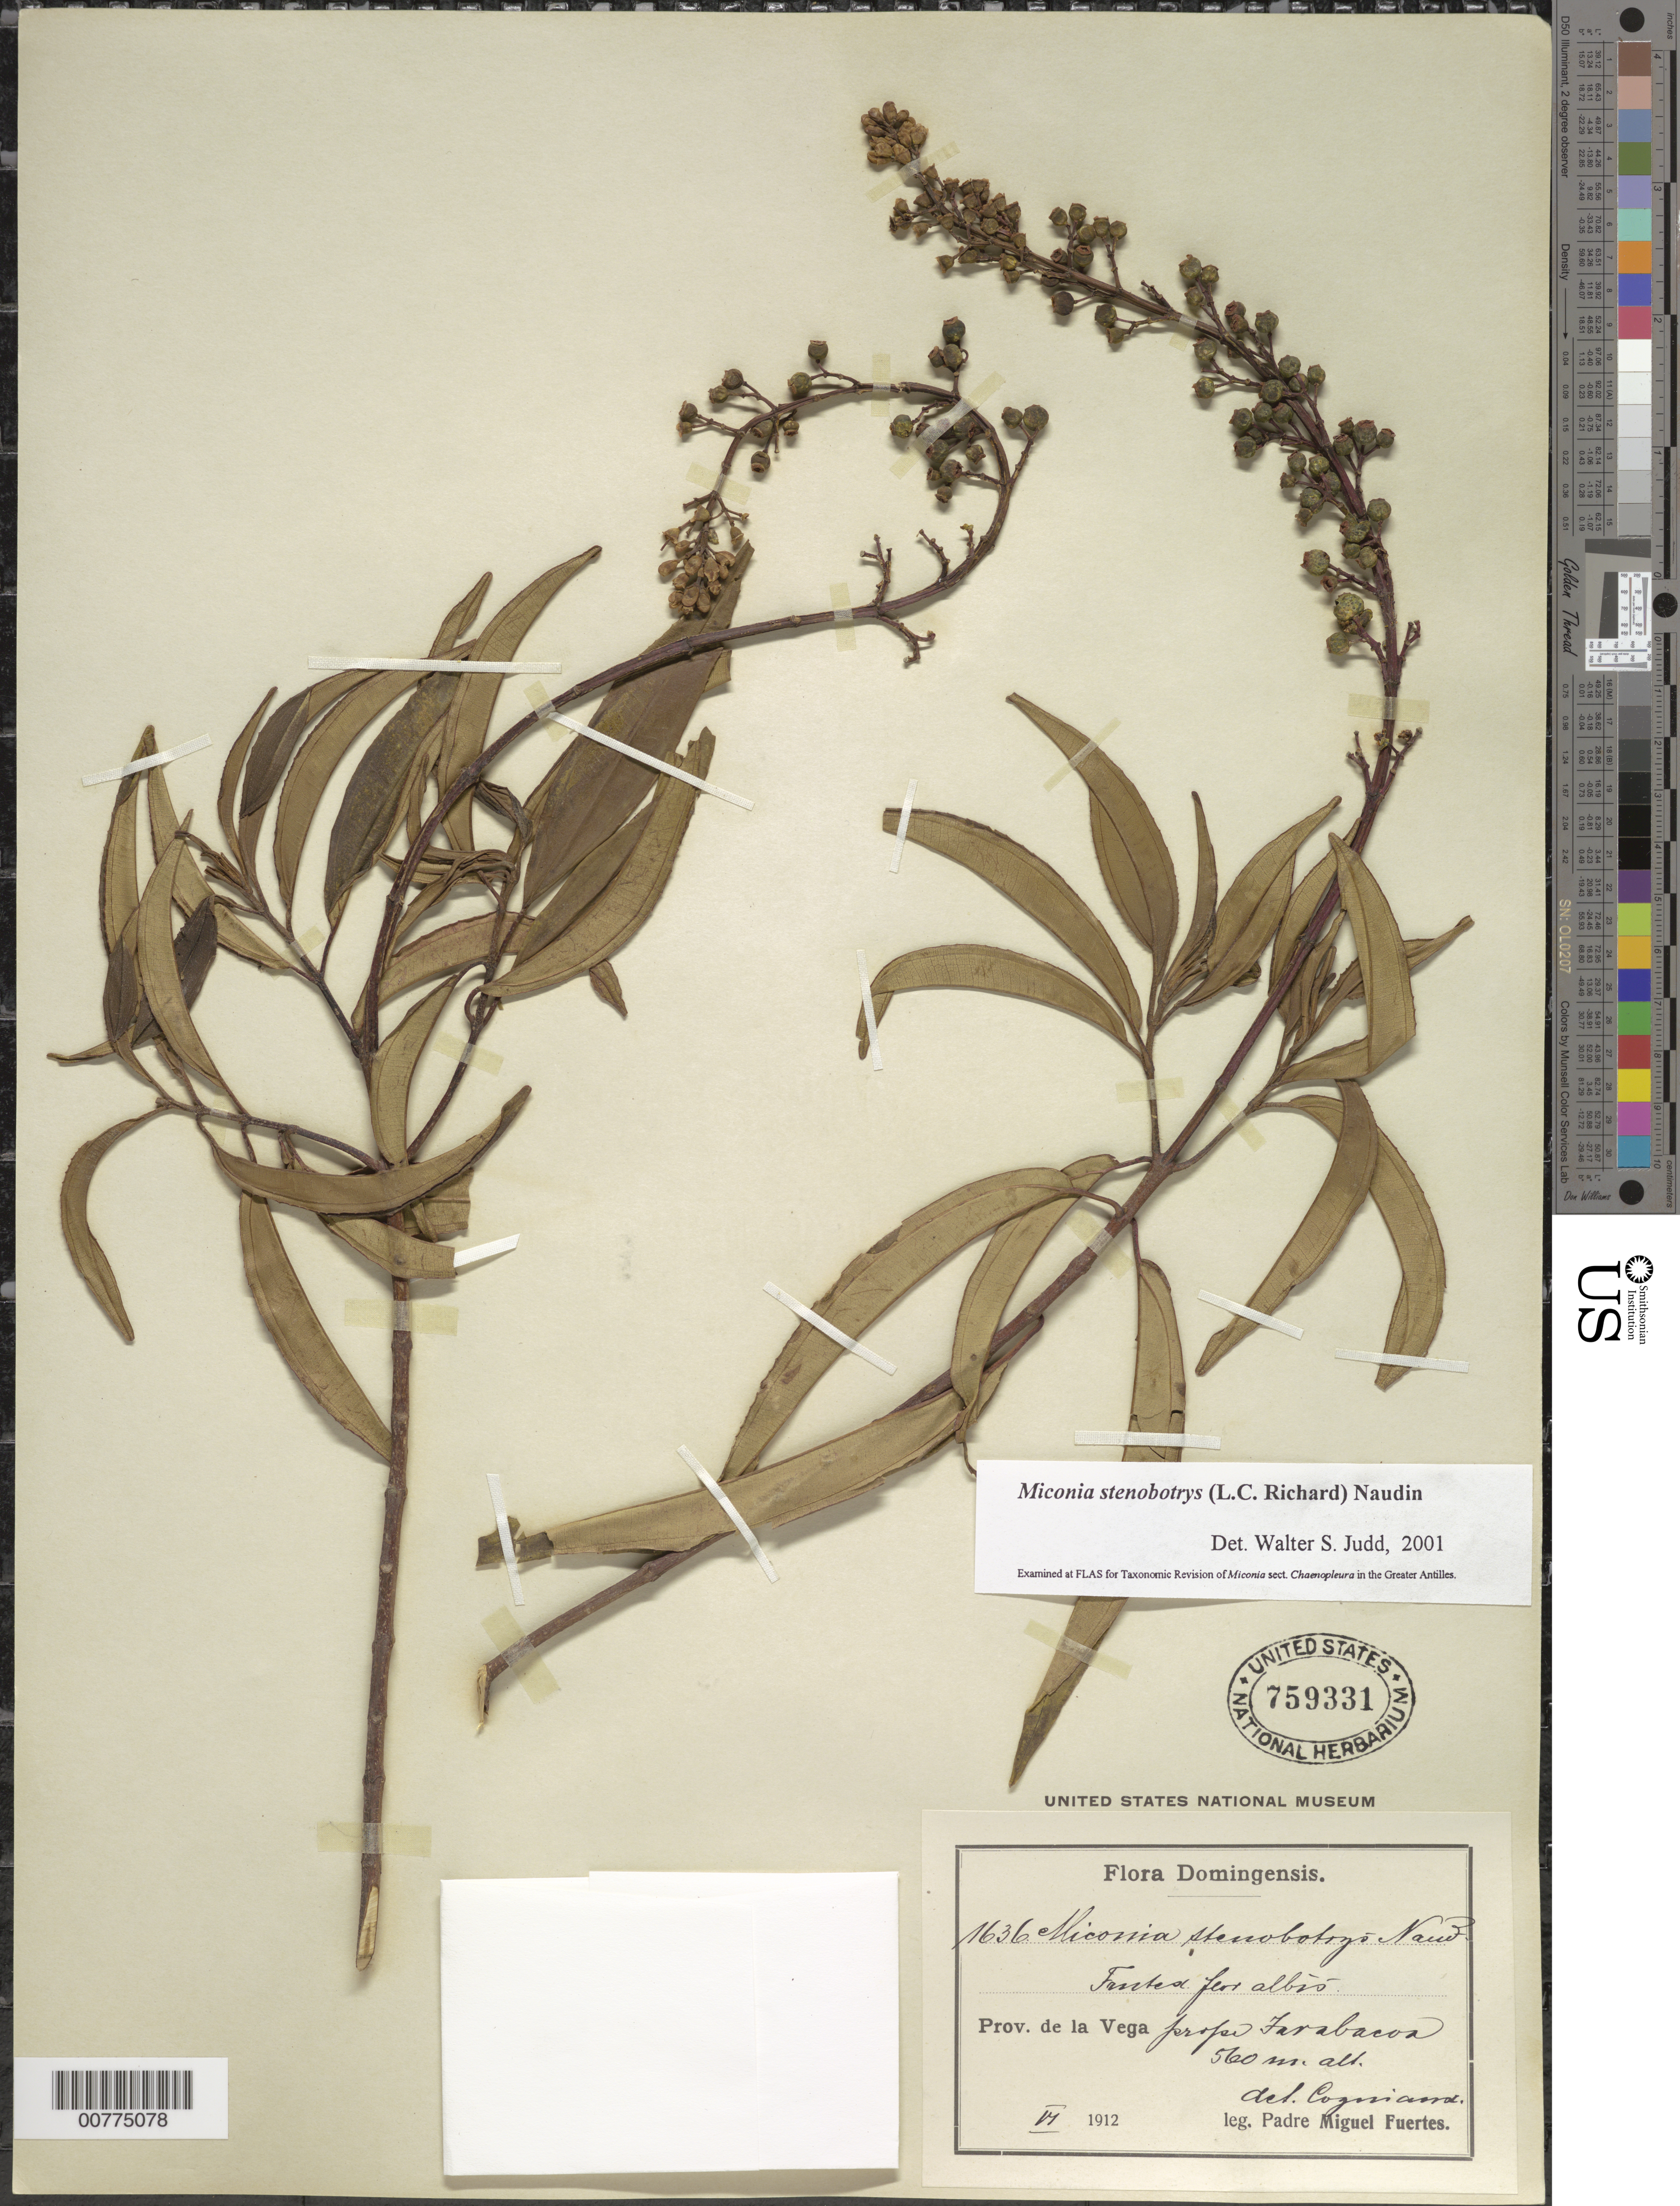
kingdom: Plantae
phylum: Tracheophyta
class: Magnoliopsida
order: Myrtales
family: Melastomataceae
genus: Miconia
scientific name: Miconia stenobotrys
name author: (Rich.) Naudin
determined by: Judd, Walter S.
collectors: M. D. Fuertes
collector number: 1636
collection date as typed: Jun 1912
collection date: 1912-06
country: Dominican Republic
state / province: La Vega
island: Hispaniola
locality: Jarabacoa.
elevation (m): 560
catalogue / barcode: US 759331